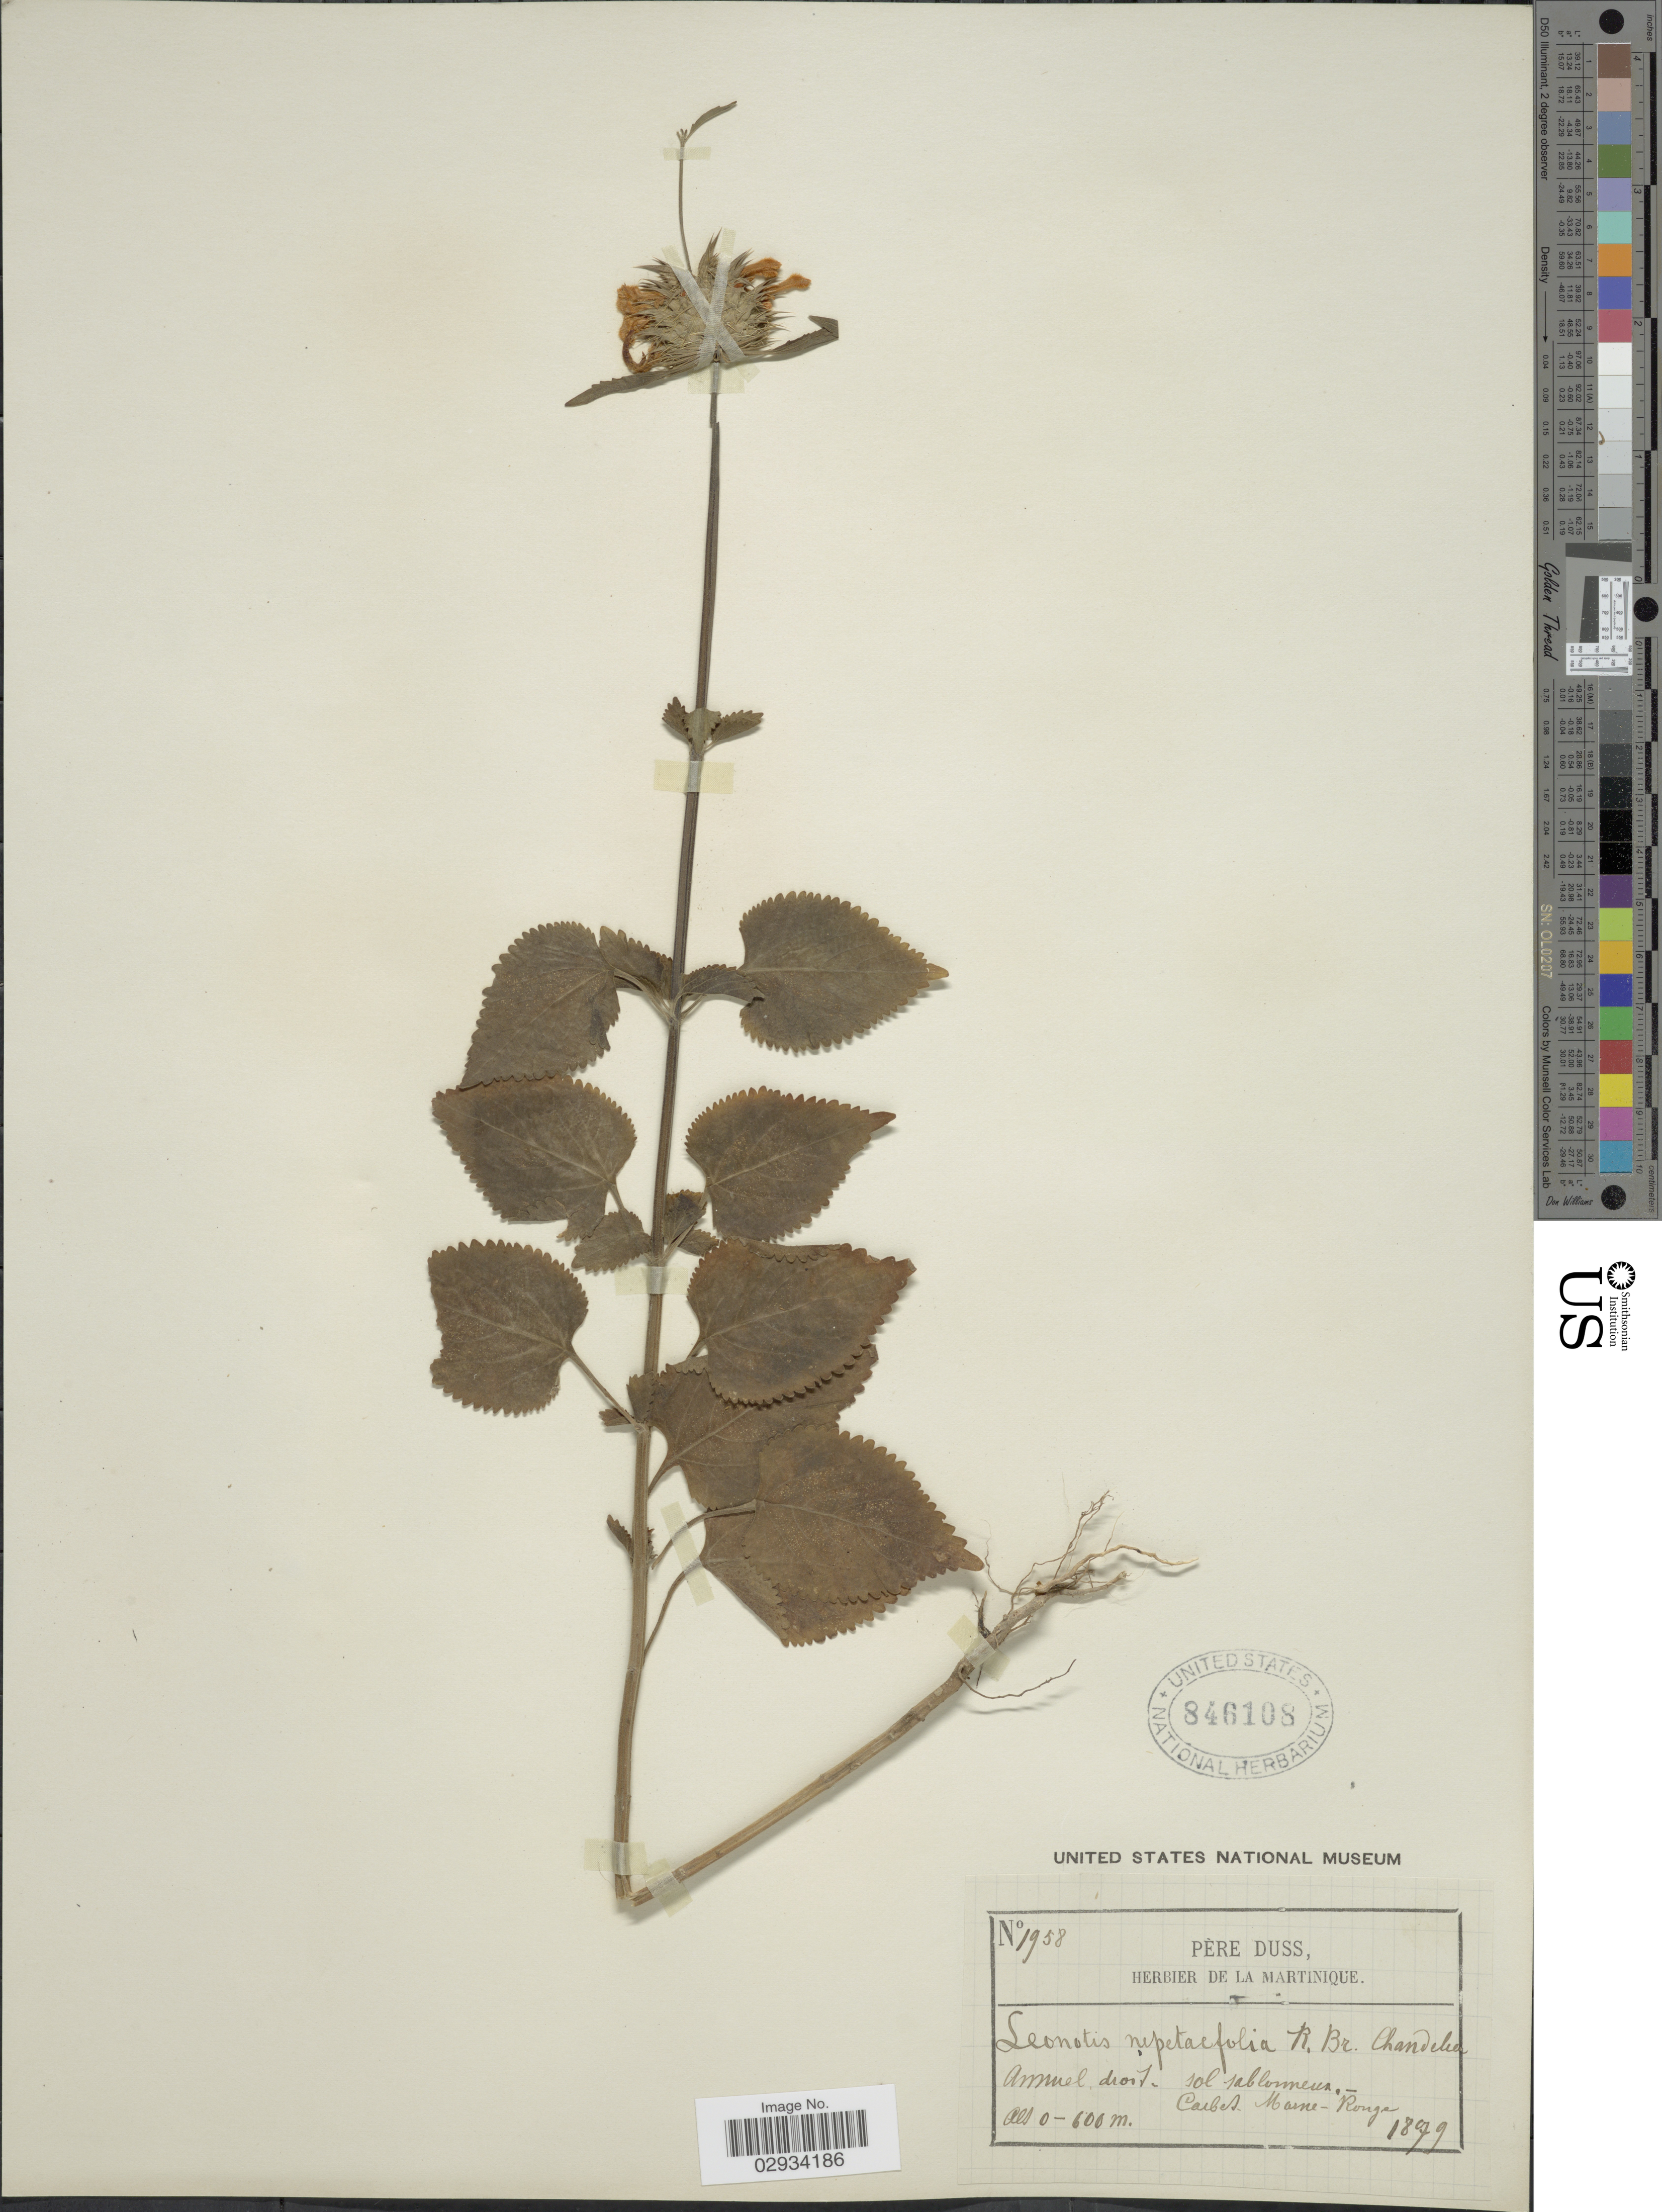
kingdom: Plantae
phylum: Tracheophyta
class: Magnoliopsida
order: Lamiales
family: Lamiaceae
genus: Leonotis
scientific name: Leonotis nepetifolia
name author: (L.) R. Br.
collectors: Père Duss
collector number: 1958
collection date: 1879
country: Martinique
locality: Carbet Marne-Rouge.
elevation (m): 0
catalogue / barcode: US 846108